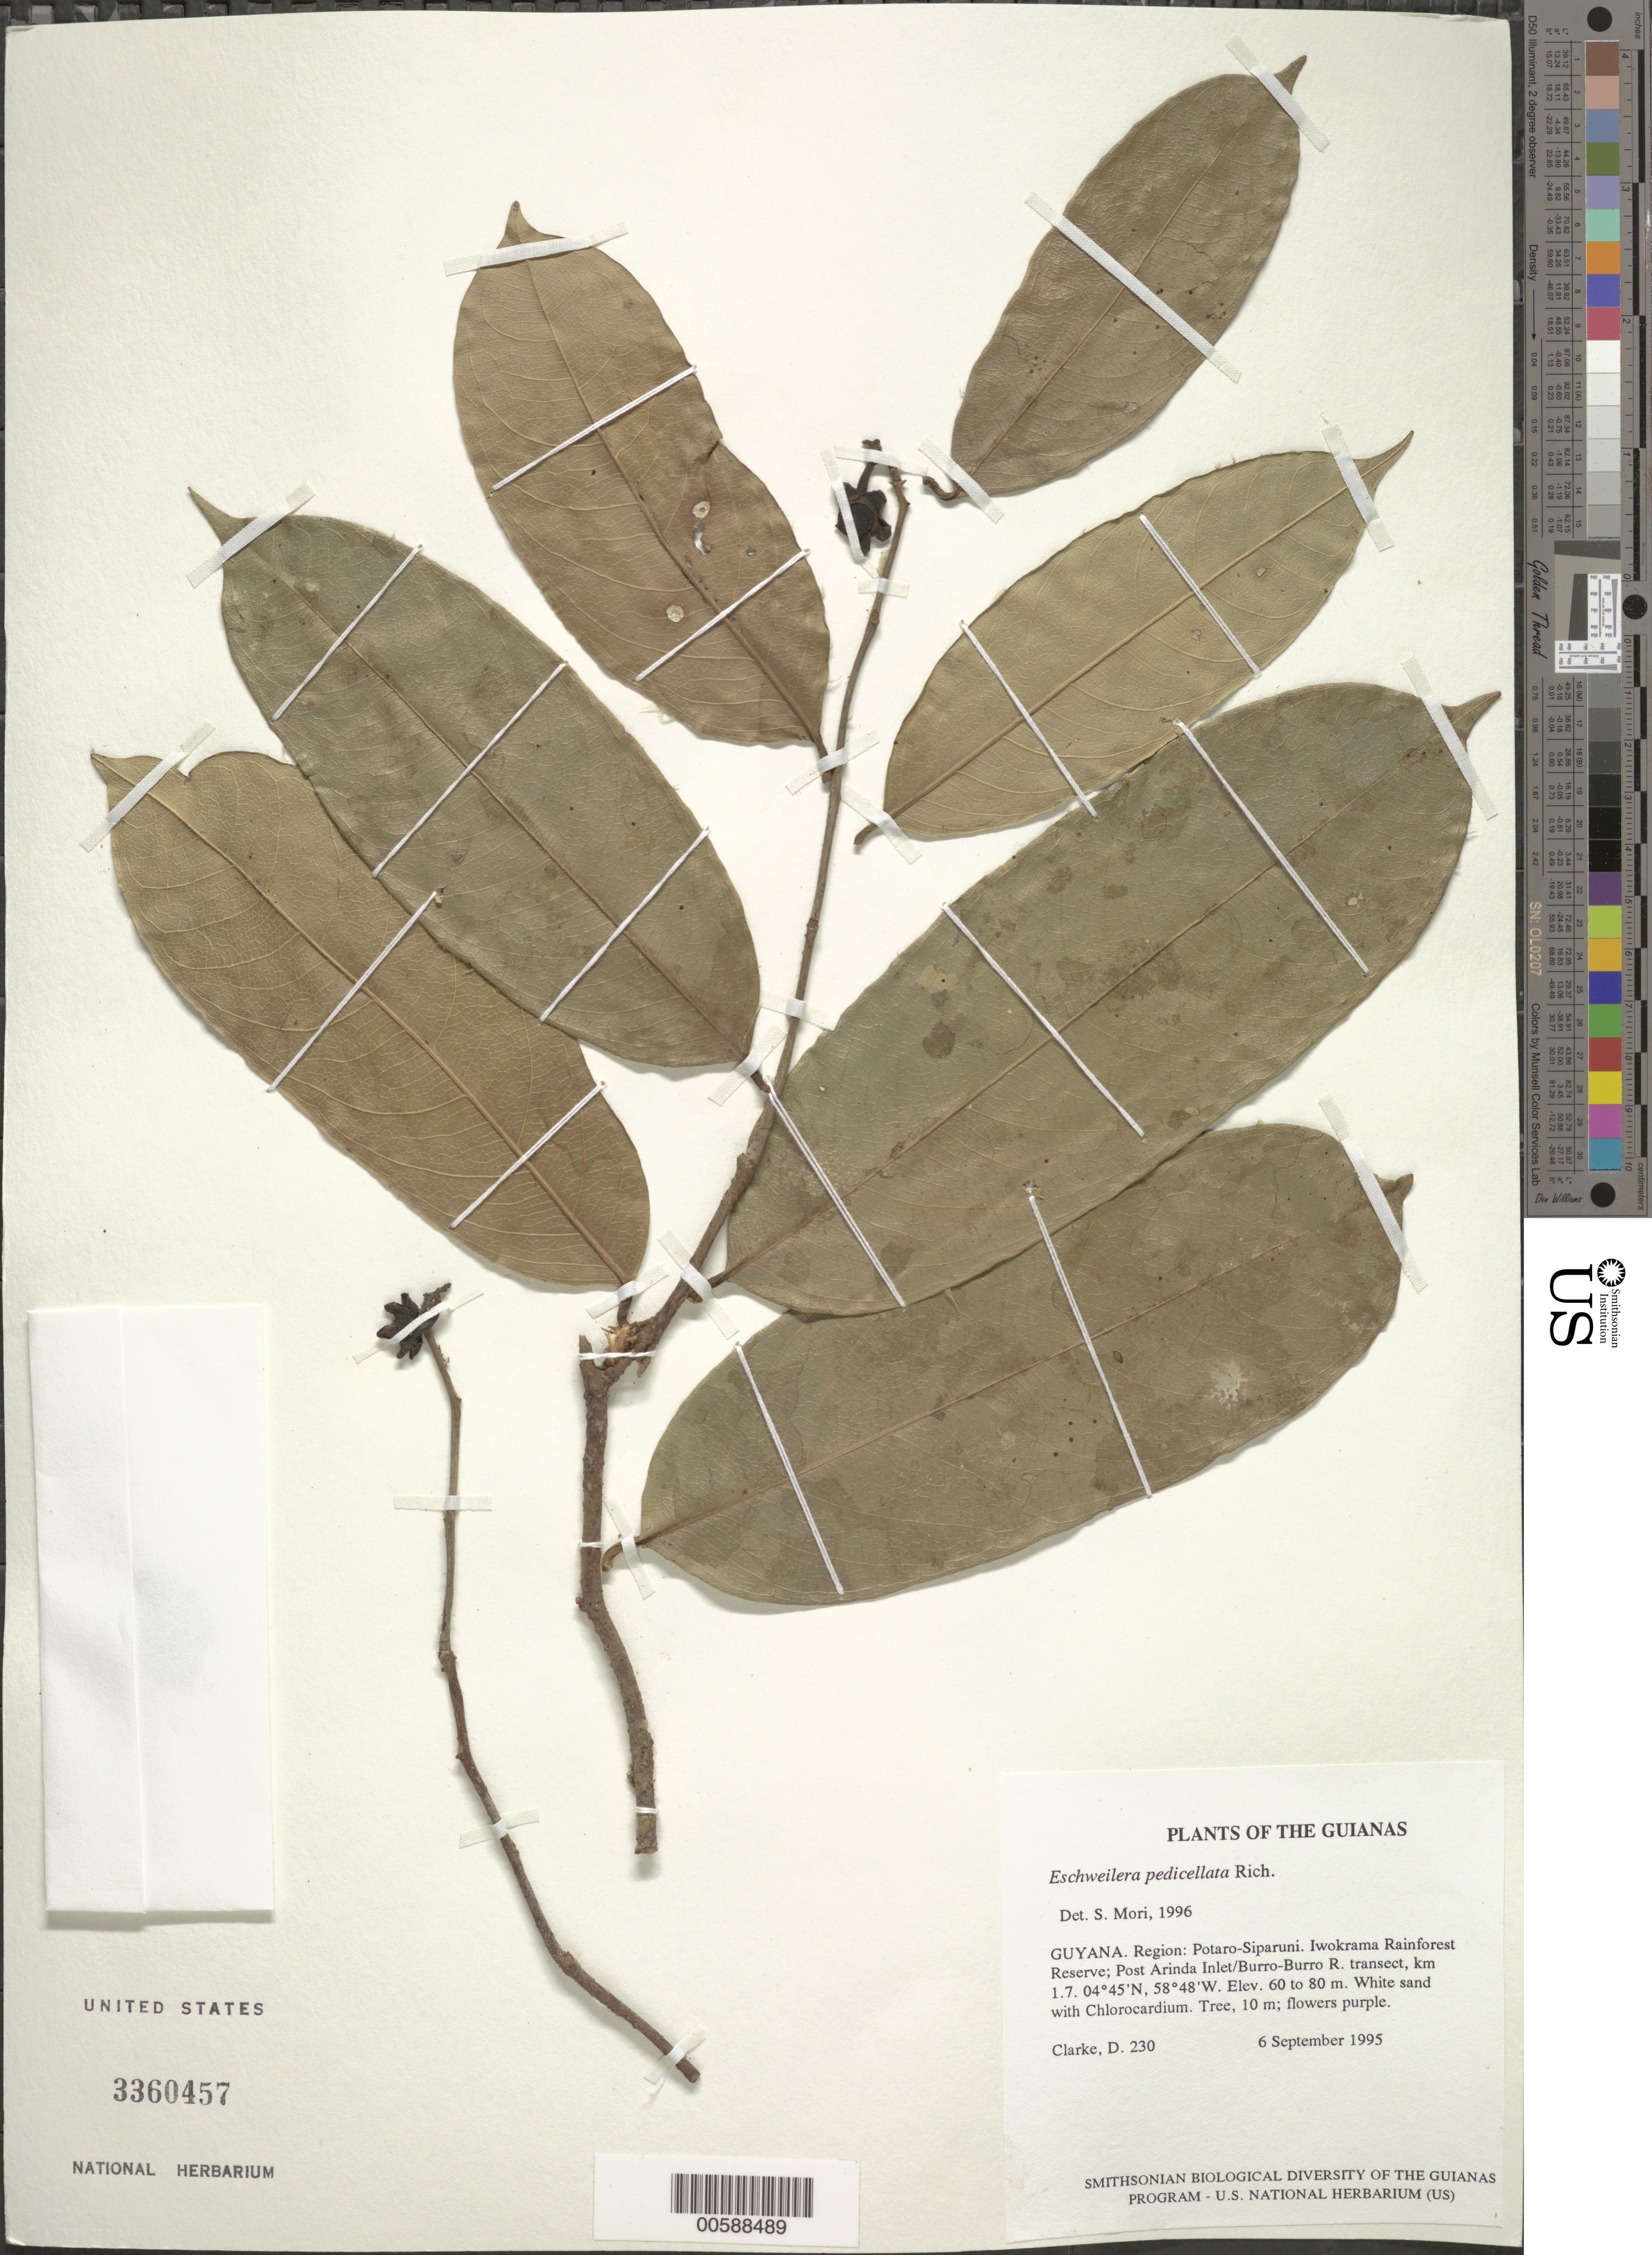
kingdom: Plantae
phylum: Tracheophyta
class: Magnoliopsida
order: Ericales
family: Lecythidaceae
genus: Eschweilera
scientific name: Eschweilera pedicellata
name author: (Rich.) S.A. Mori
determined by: Mori, Scott A.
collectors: H. D. Clarke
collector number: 230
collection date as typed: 26 September 1995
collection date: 1995-09-26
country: Guyana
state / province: Potaro-Siparuni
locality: Iwokrama Rainforest Reserve; Post Arinda Inlet/Burro-Burro R. transect, km 1.7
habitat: White sand with Chlorocardium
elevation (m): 60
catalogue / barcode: US 3360457